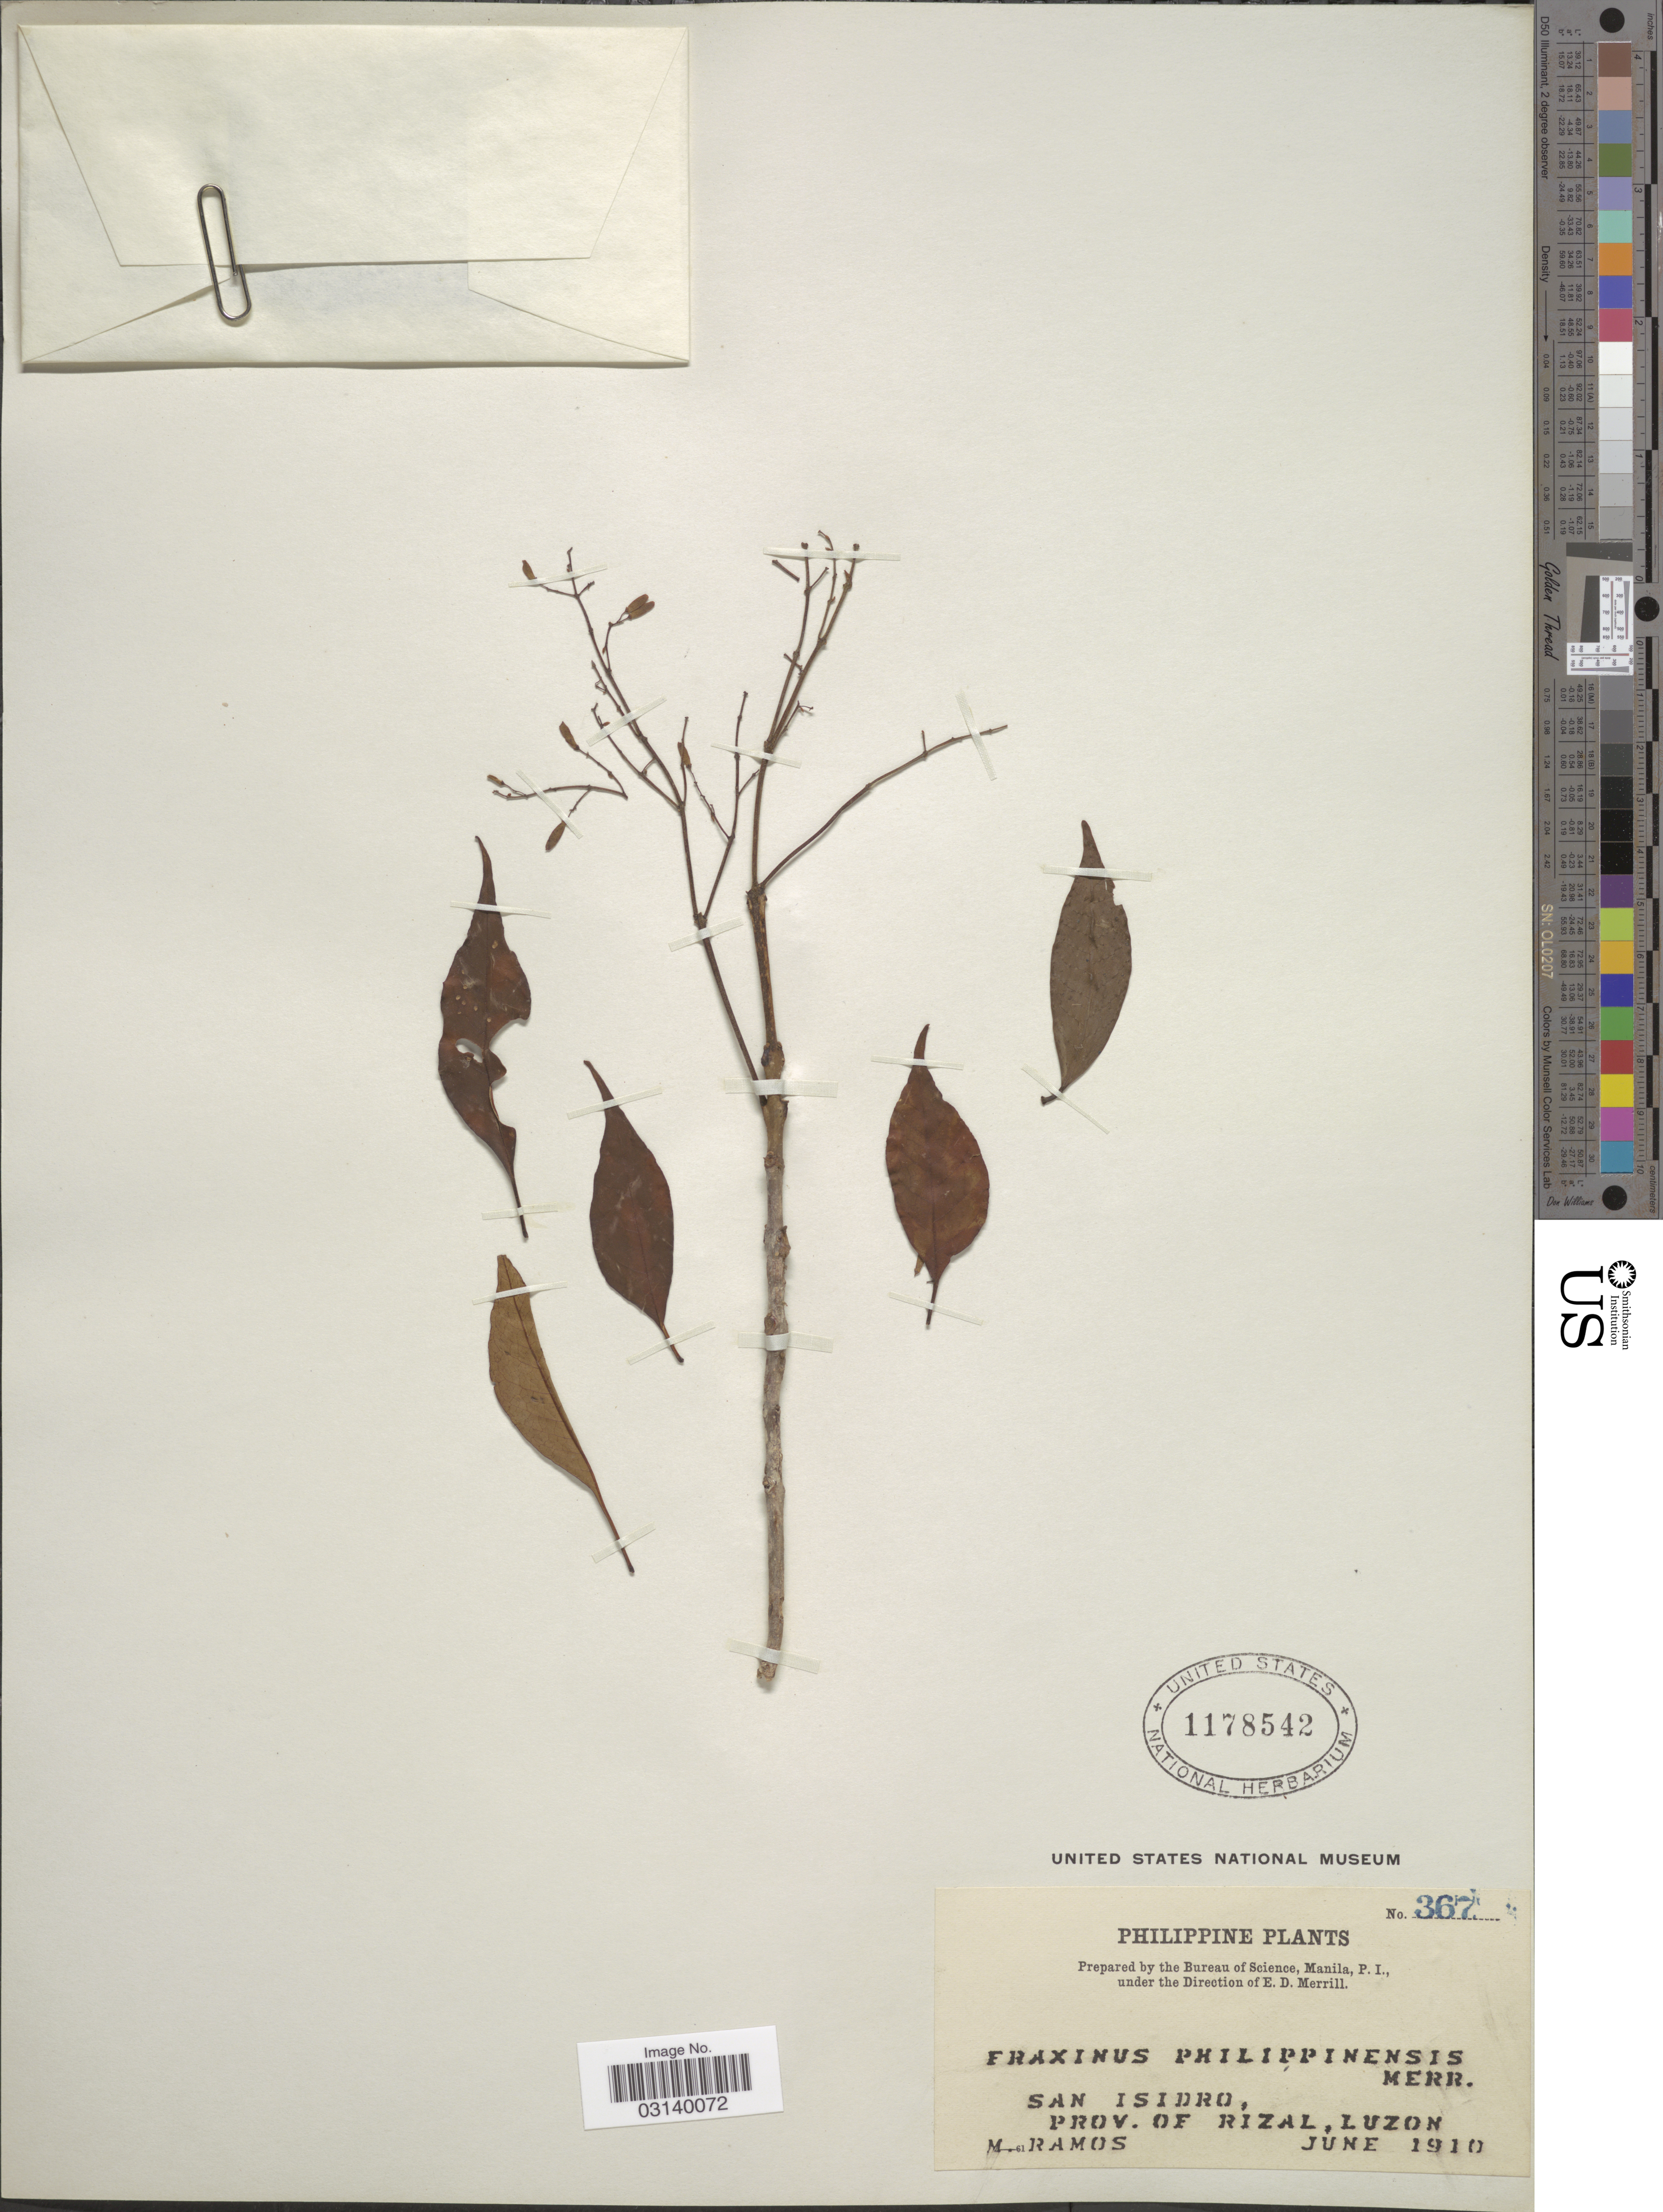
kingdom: Plantae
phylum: Tracheophyta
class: Magnoliopsida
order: Lamiales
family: Oleaceae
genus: Fraxinus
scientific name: Fraxinus griffithii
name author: C.B. Clarke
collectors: M. Ramos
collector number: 367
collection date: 1910-06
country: Philippines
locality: San Isidro, Prov. of Rizal, Luzon.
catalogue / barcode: US 1178542